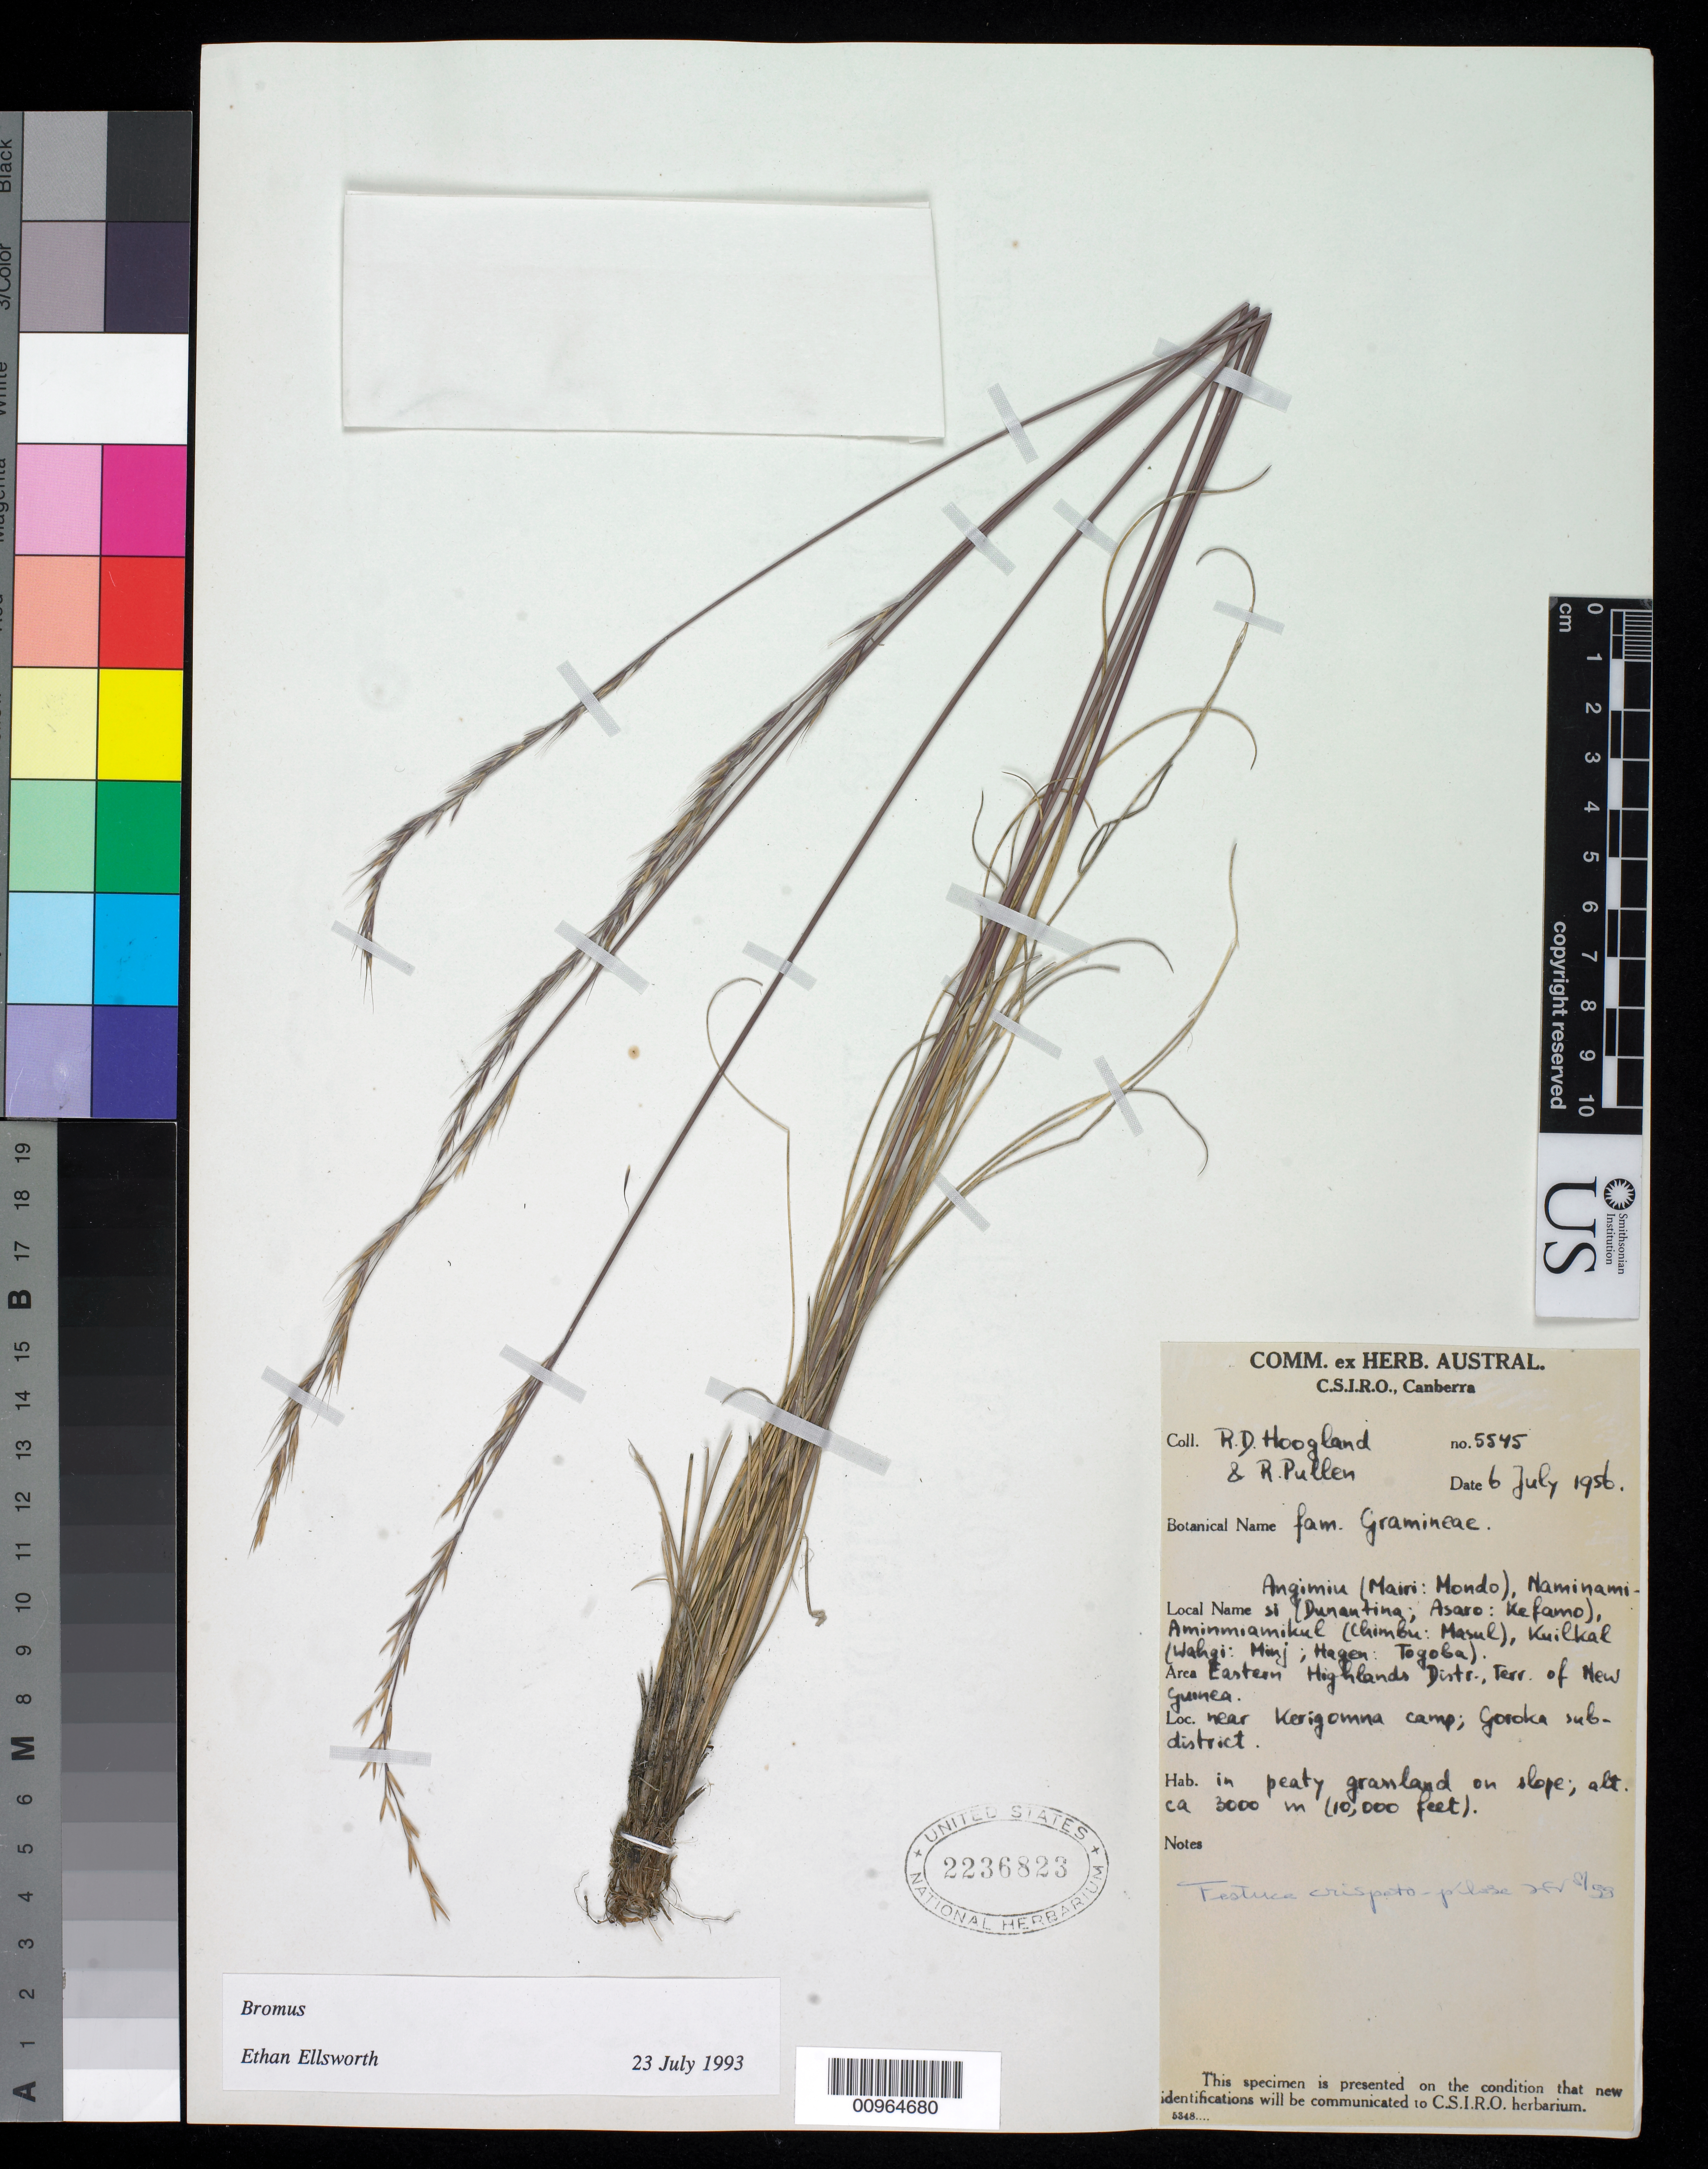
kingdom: Plantae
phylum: Tracheophyta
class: Liliopsida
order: Poales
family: Poaceae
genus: Festuca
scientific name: Festuca crispato-pilosa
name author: Bor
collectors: R. Pullen & R. Pullen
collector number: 5545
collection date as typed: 06 Apr 1956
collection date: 1956-04-06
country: Papua New Guinea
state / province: Eastern Highlands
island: New Guinea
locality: near Kerigomna camp; Goroka sub-district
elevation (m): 3000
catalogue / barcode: US 2236823